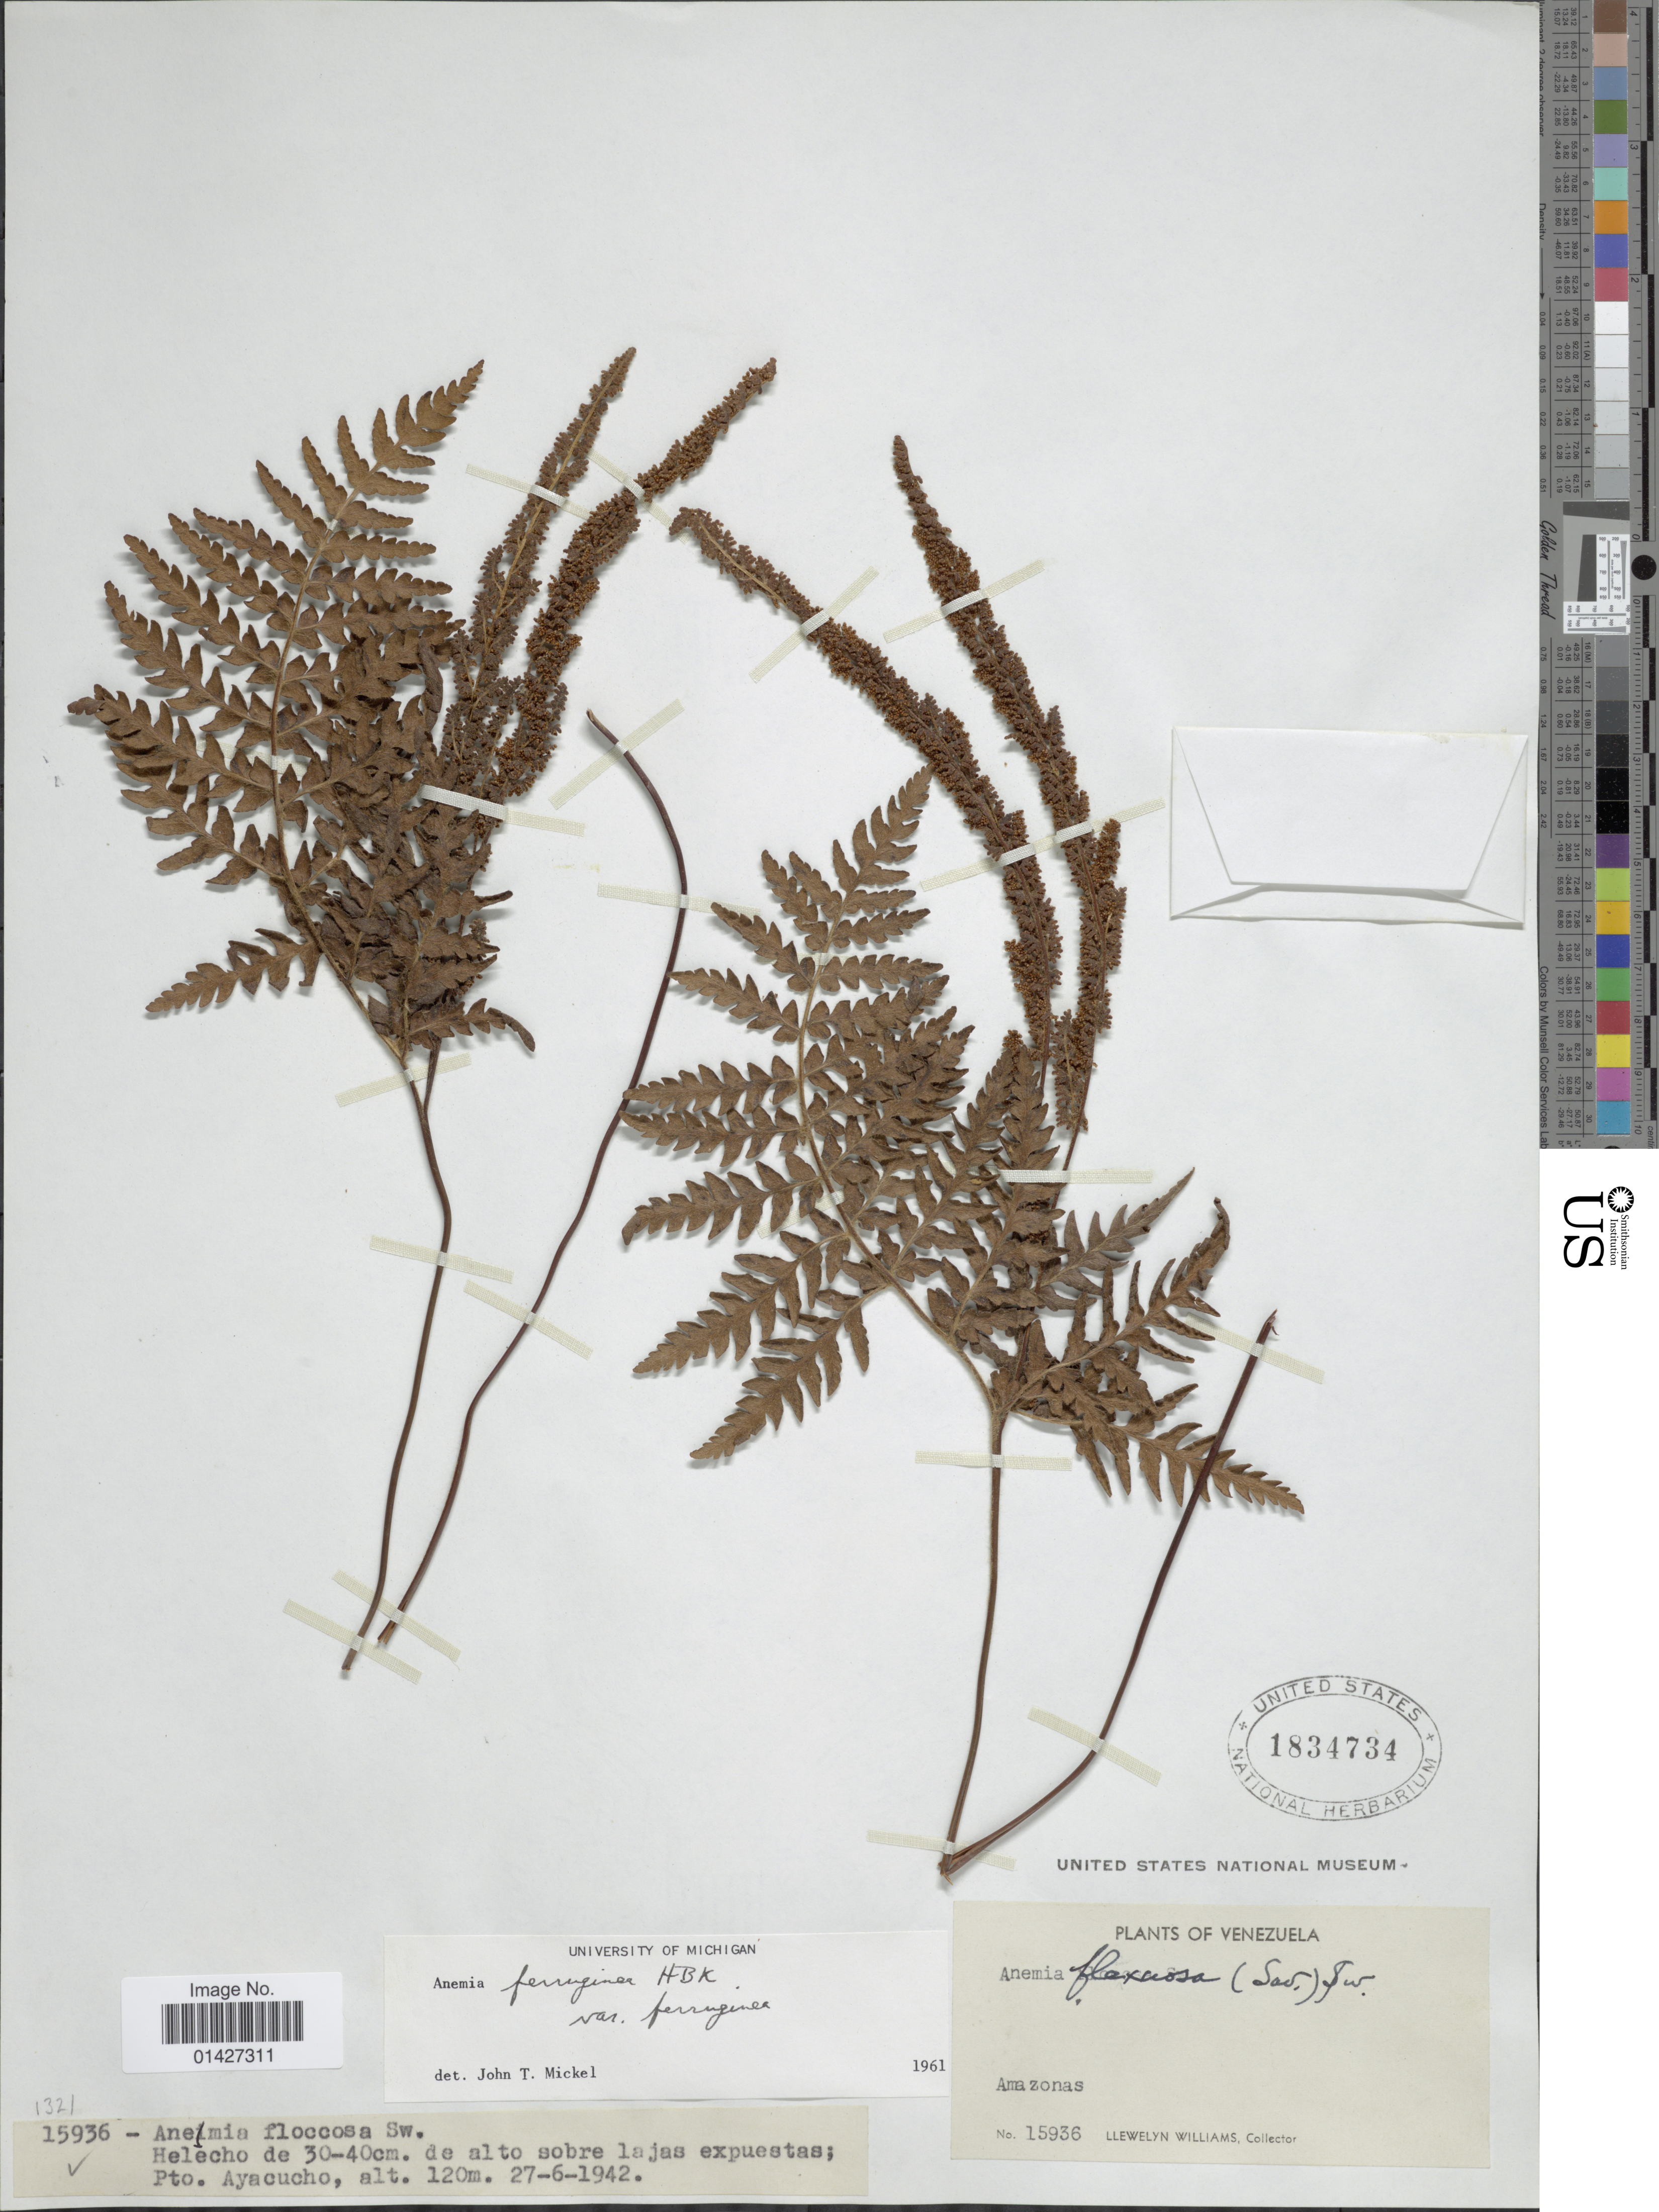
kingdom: Plantae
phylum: Tracheophyta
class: Polypodiopsida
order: Schizaeales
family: Anemiaceae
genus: Anemia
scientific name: Anemia ferruginea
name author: Kunth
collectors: Ll. Williams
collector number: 15936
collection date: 1942-06-27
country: Venezuela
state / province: Amazonas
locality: Helecho de 30-40cm. de alto sobre lajas expuestas; Pto. Ayacucho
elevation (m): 120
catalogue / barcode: US 1834734